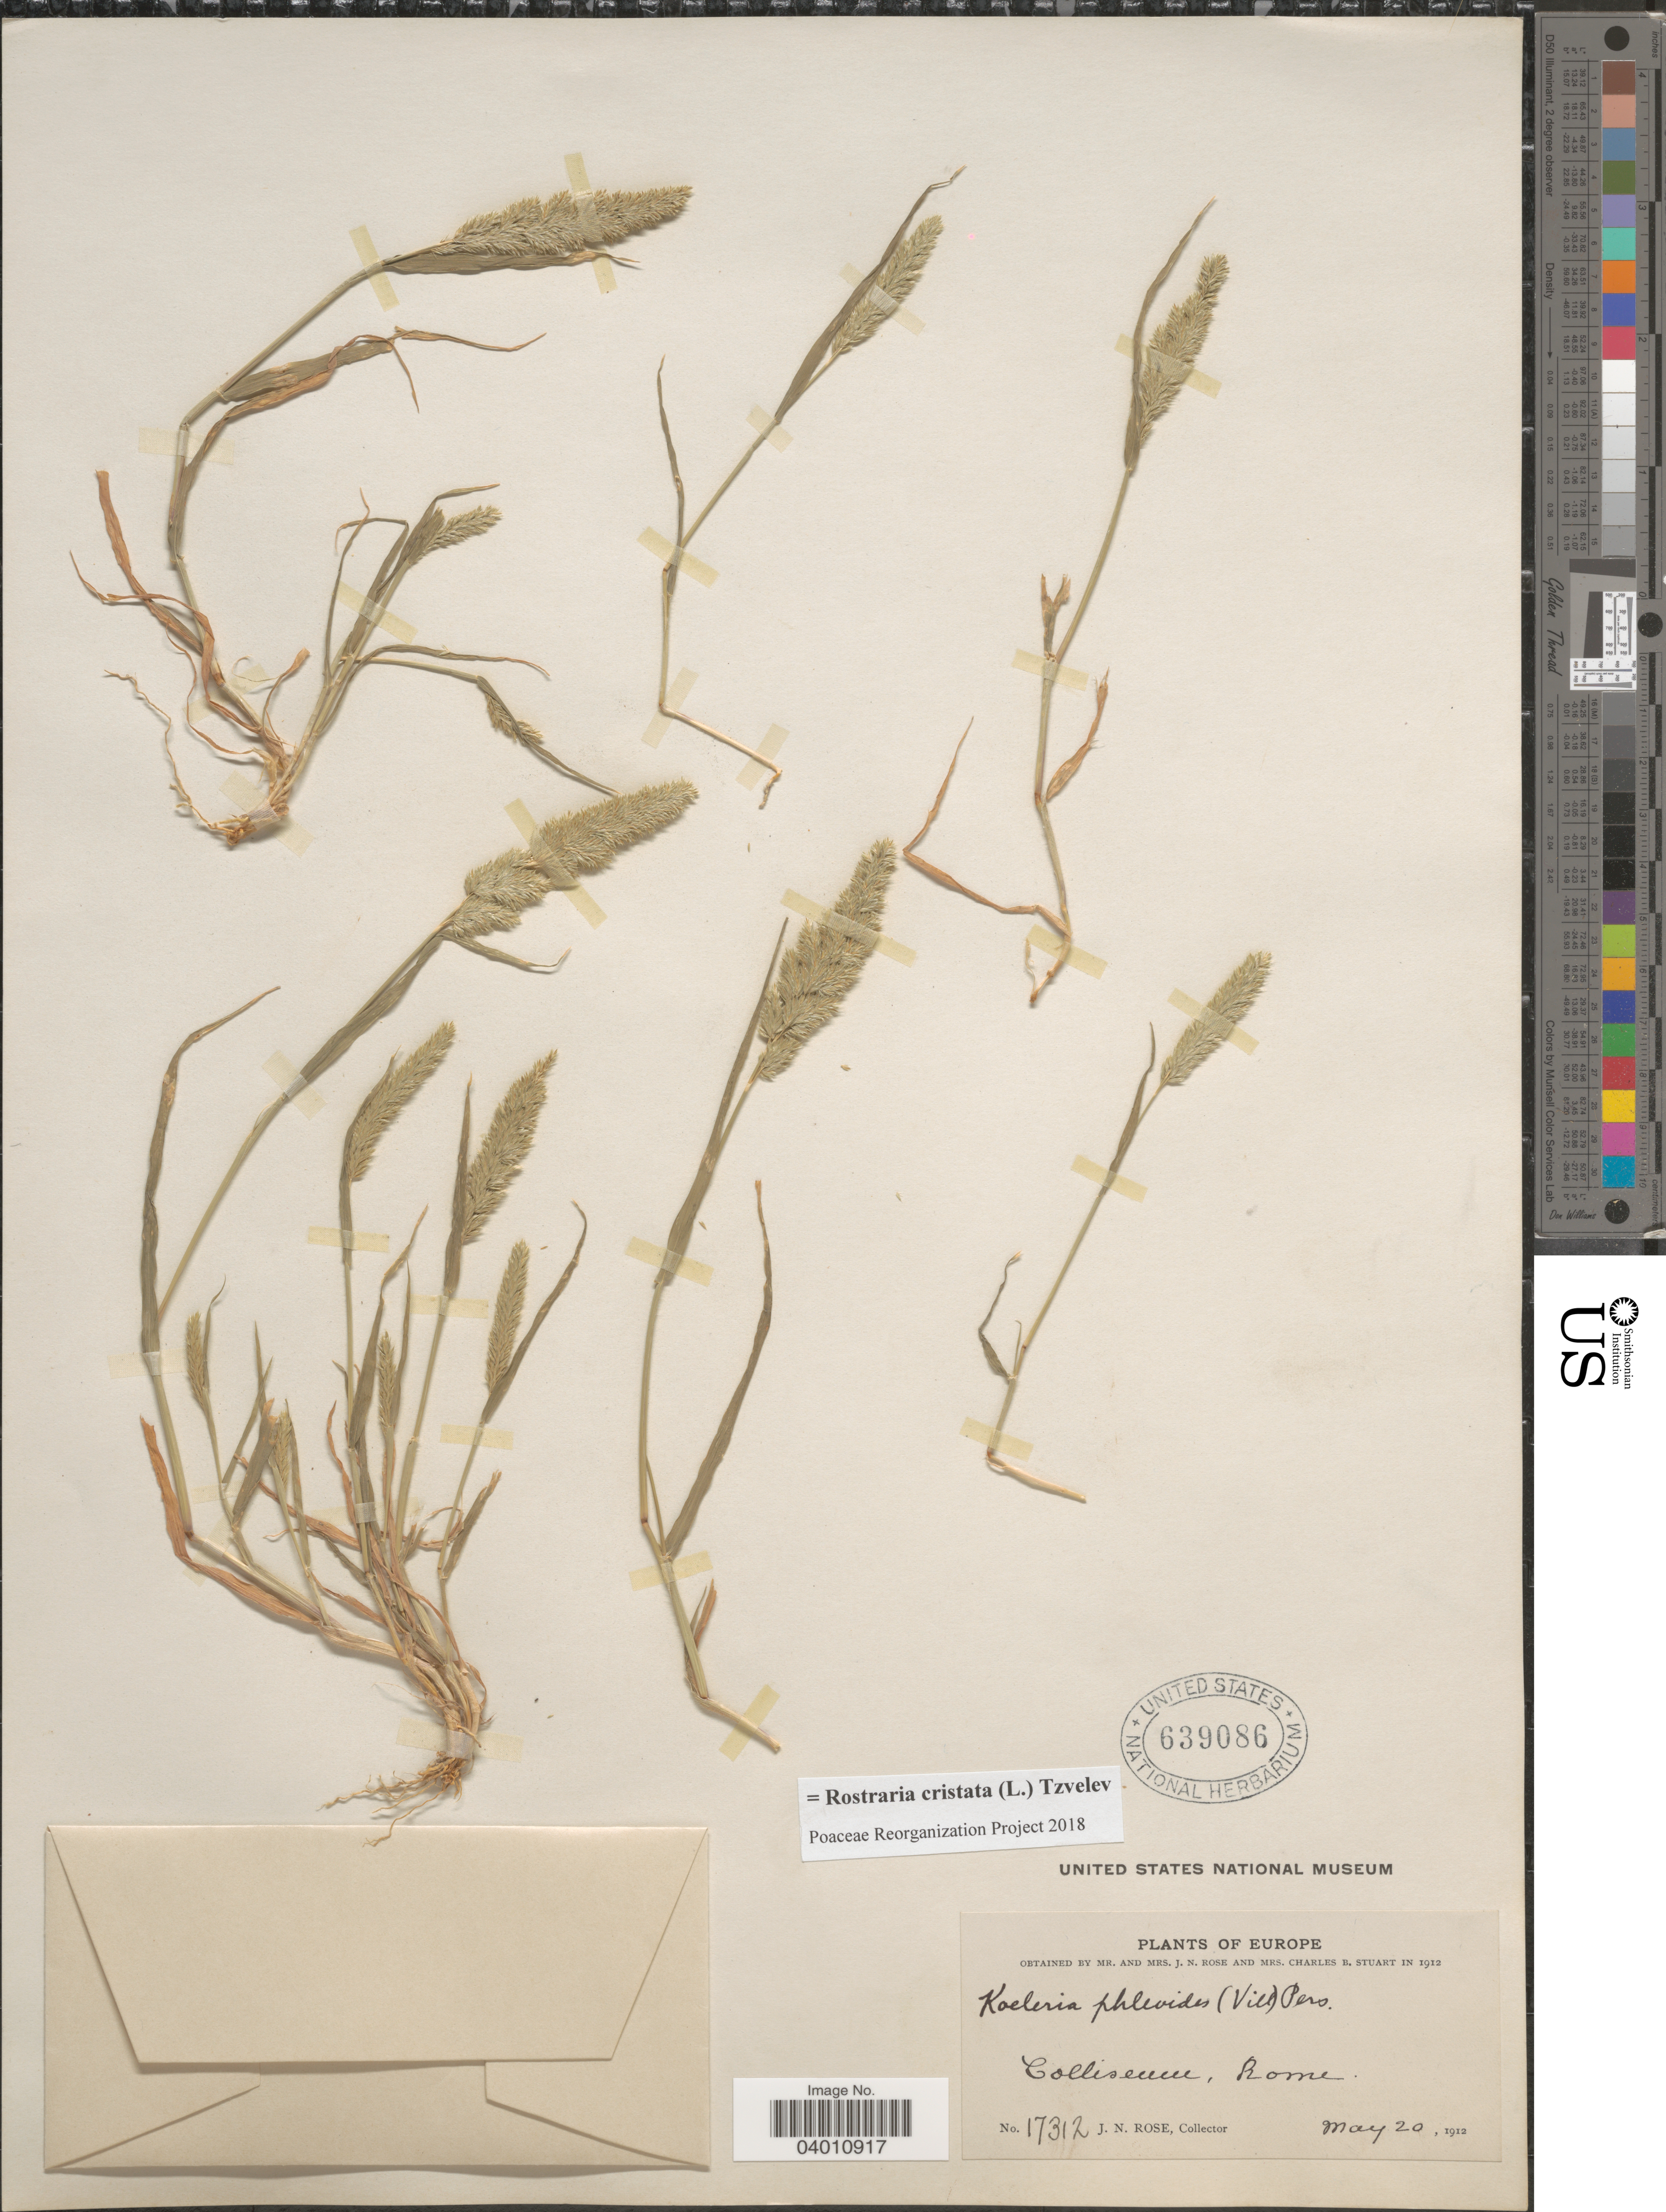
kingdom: Plantae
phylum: Tracheophyta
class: Liliopsida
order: Poales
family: Poaceae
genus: Rostraria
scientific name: Rostraria cristata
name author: (L.) Tzvelev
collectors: J. N. Rose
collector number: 17312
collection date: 1912-05-20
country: Italy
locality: Europe. Colliseum, Rome.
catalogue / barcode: US 639086